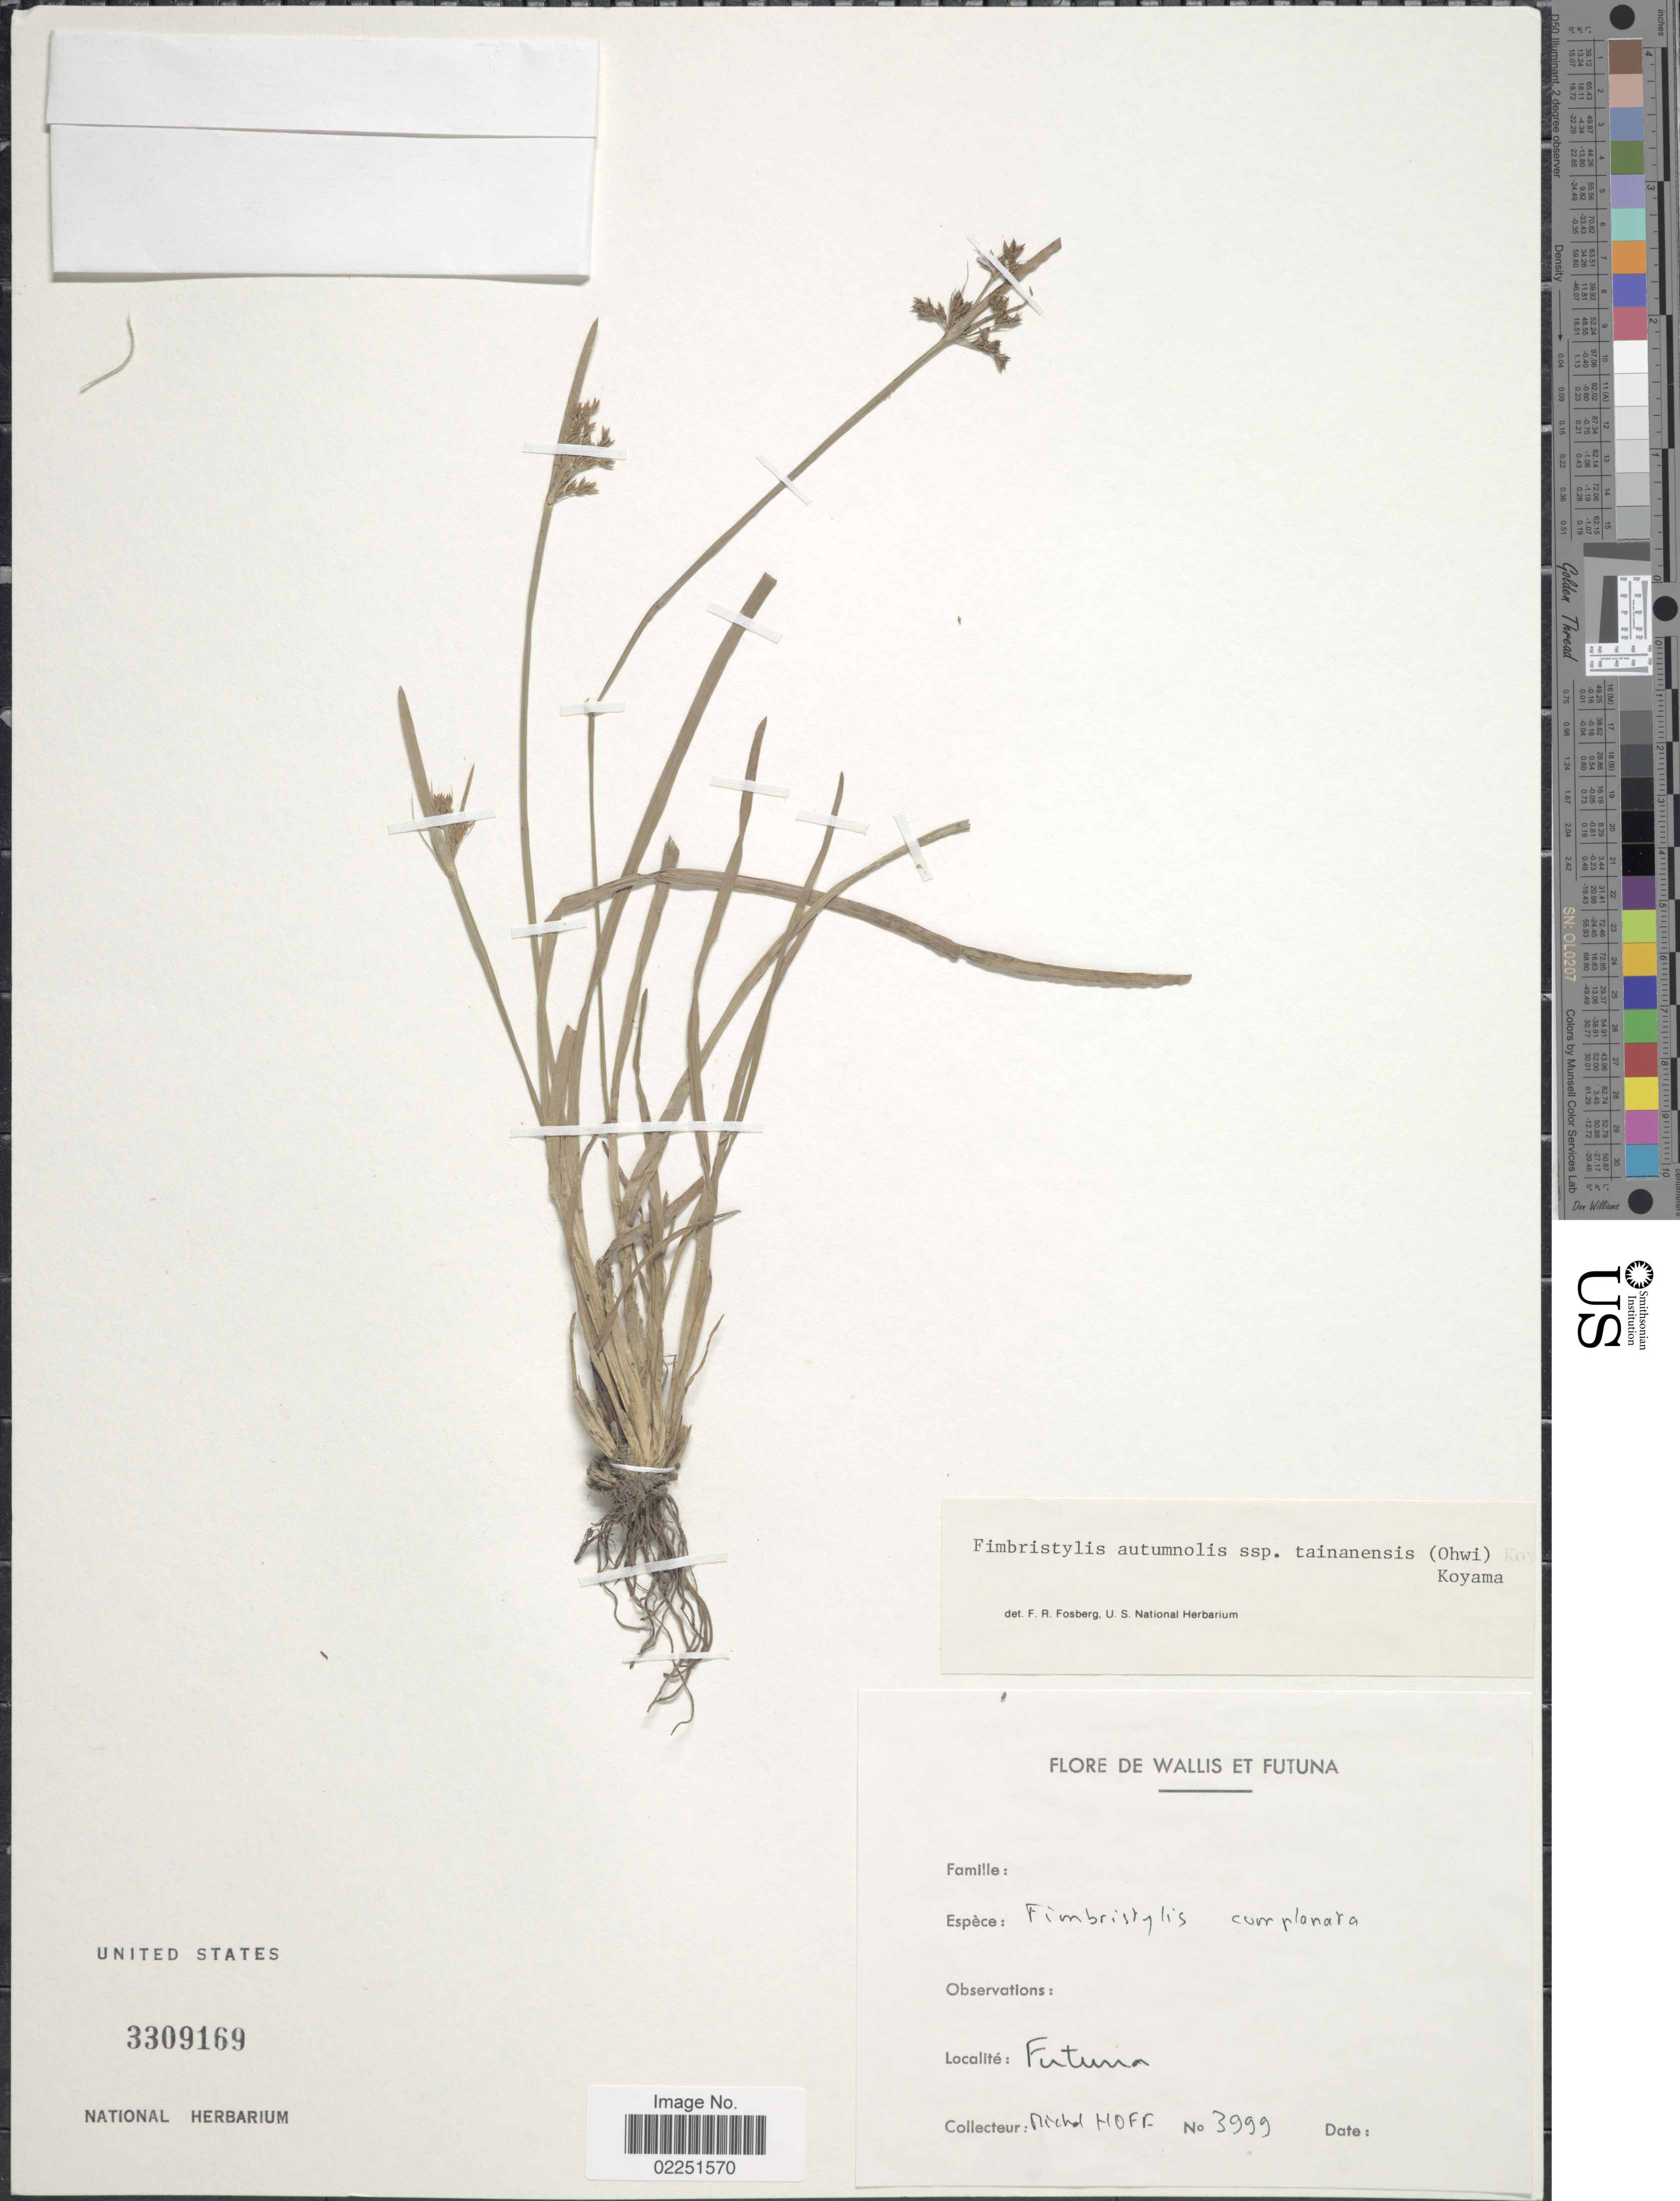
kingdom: Plantae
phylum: Tracheophyta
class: Liliopsida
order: Poales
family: Cyperaceae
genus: Fimbristylis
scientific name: Fimbristylis autumnalis (L.) Roem. & Schult.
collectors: M. Hoff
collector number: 3999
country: Wallis and Futuna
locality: Futuna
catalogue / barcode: US 3309169